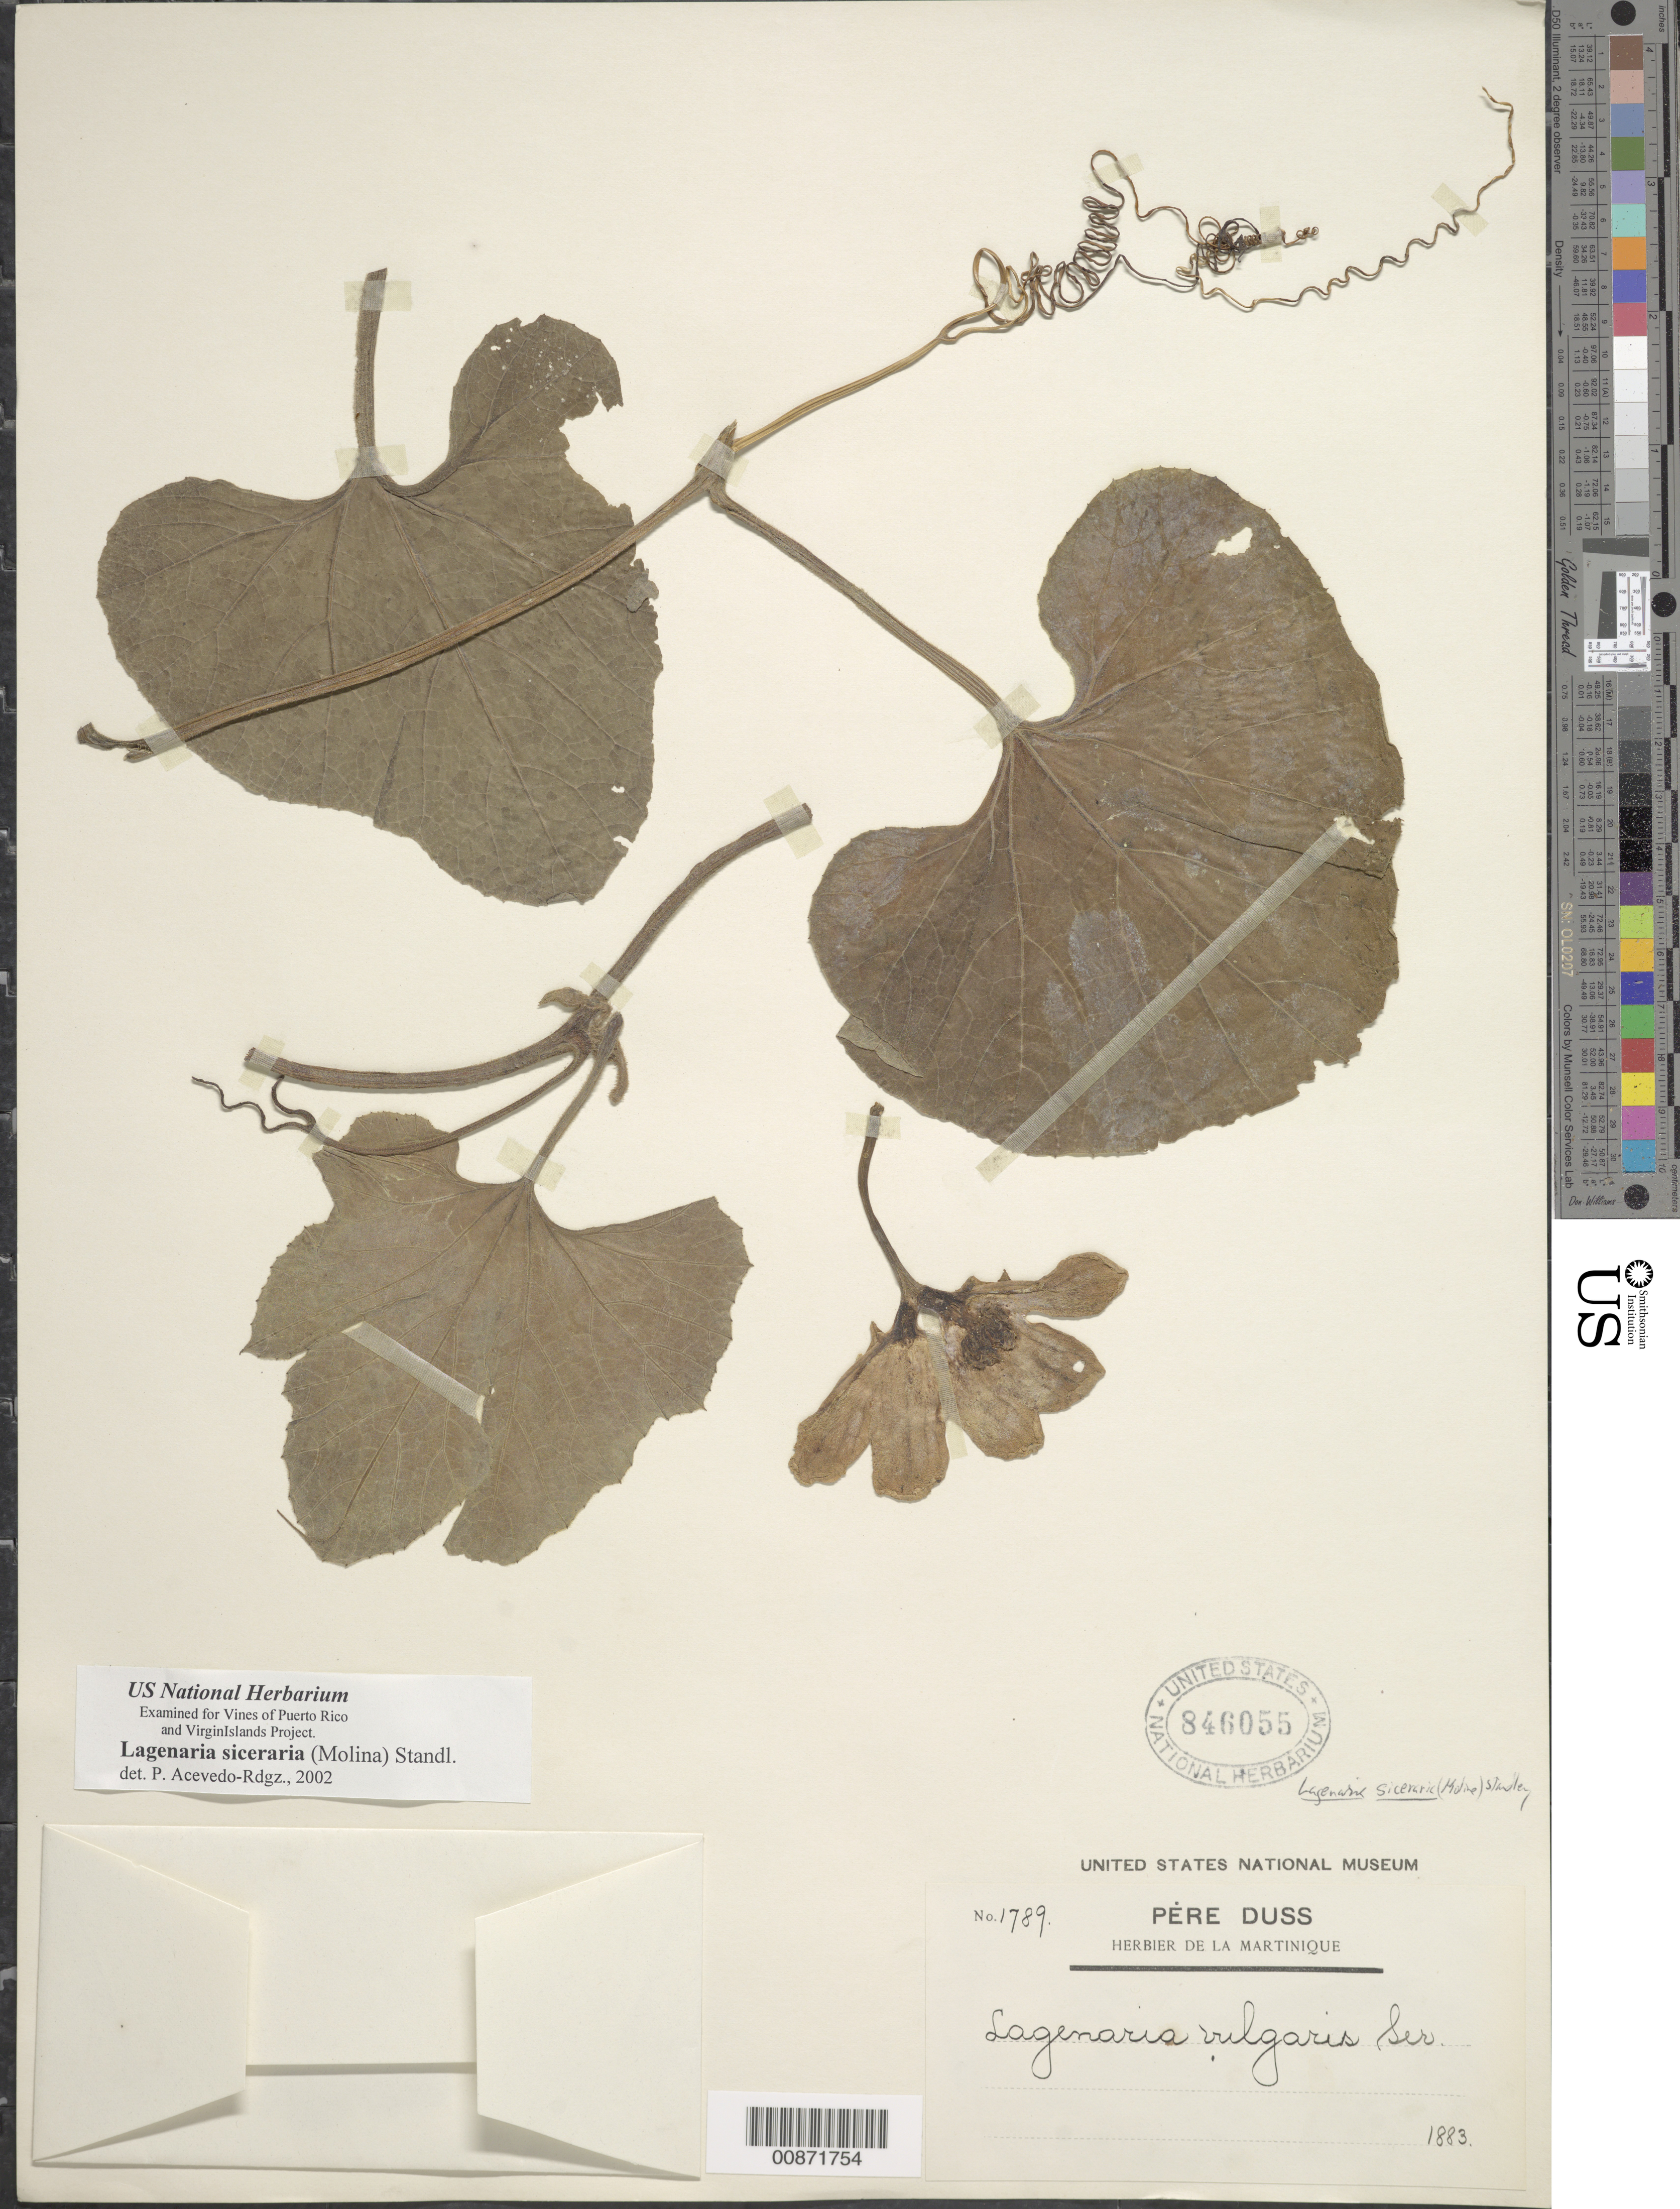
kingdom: Plantae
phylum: Tracheophyta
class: Magnoliopsida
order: Cucurbitales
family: Cucurbitaceae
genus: Lagenaria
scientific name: Lagenaria siceraria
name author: (Molina) Standl.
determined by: Acevedo-Rodríguez, P., (BOT), Smithsonian Institution - National Museum of Natural History (UNITED STATES)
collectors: Père Duss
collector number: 1789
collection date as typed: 1883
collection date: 1883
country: Martinique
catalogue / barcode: US 846055